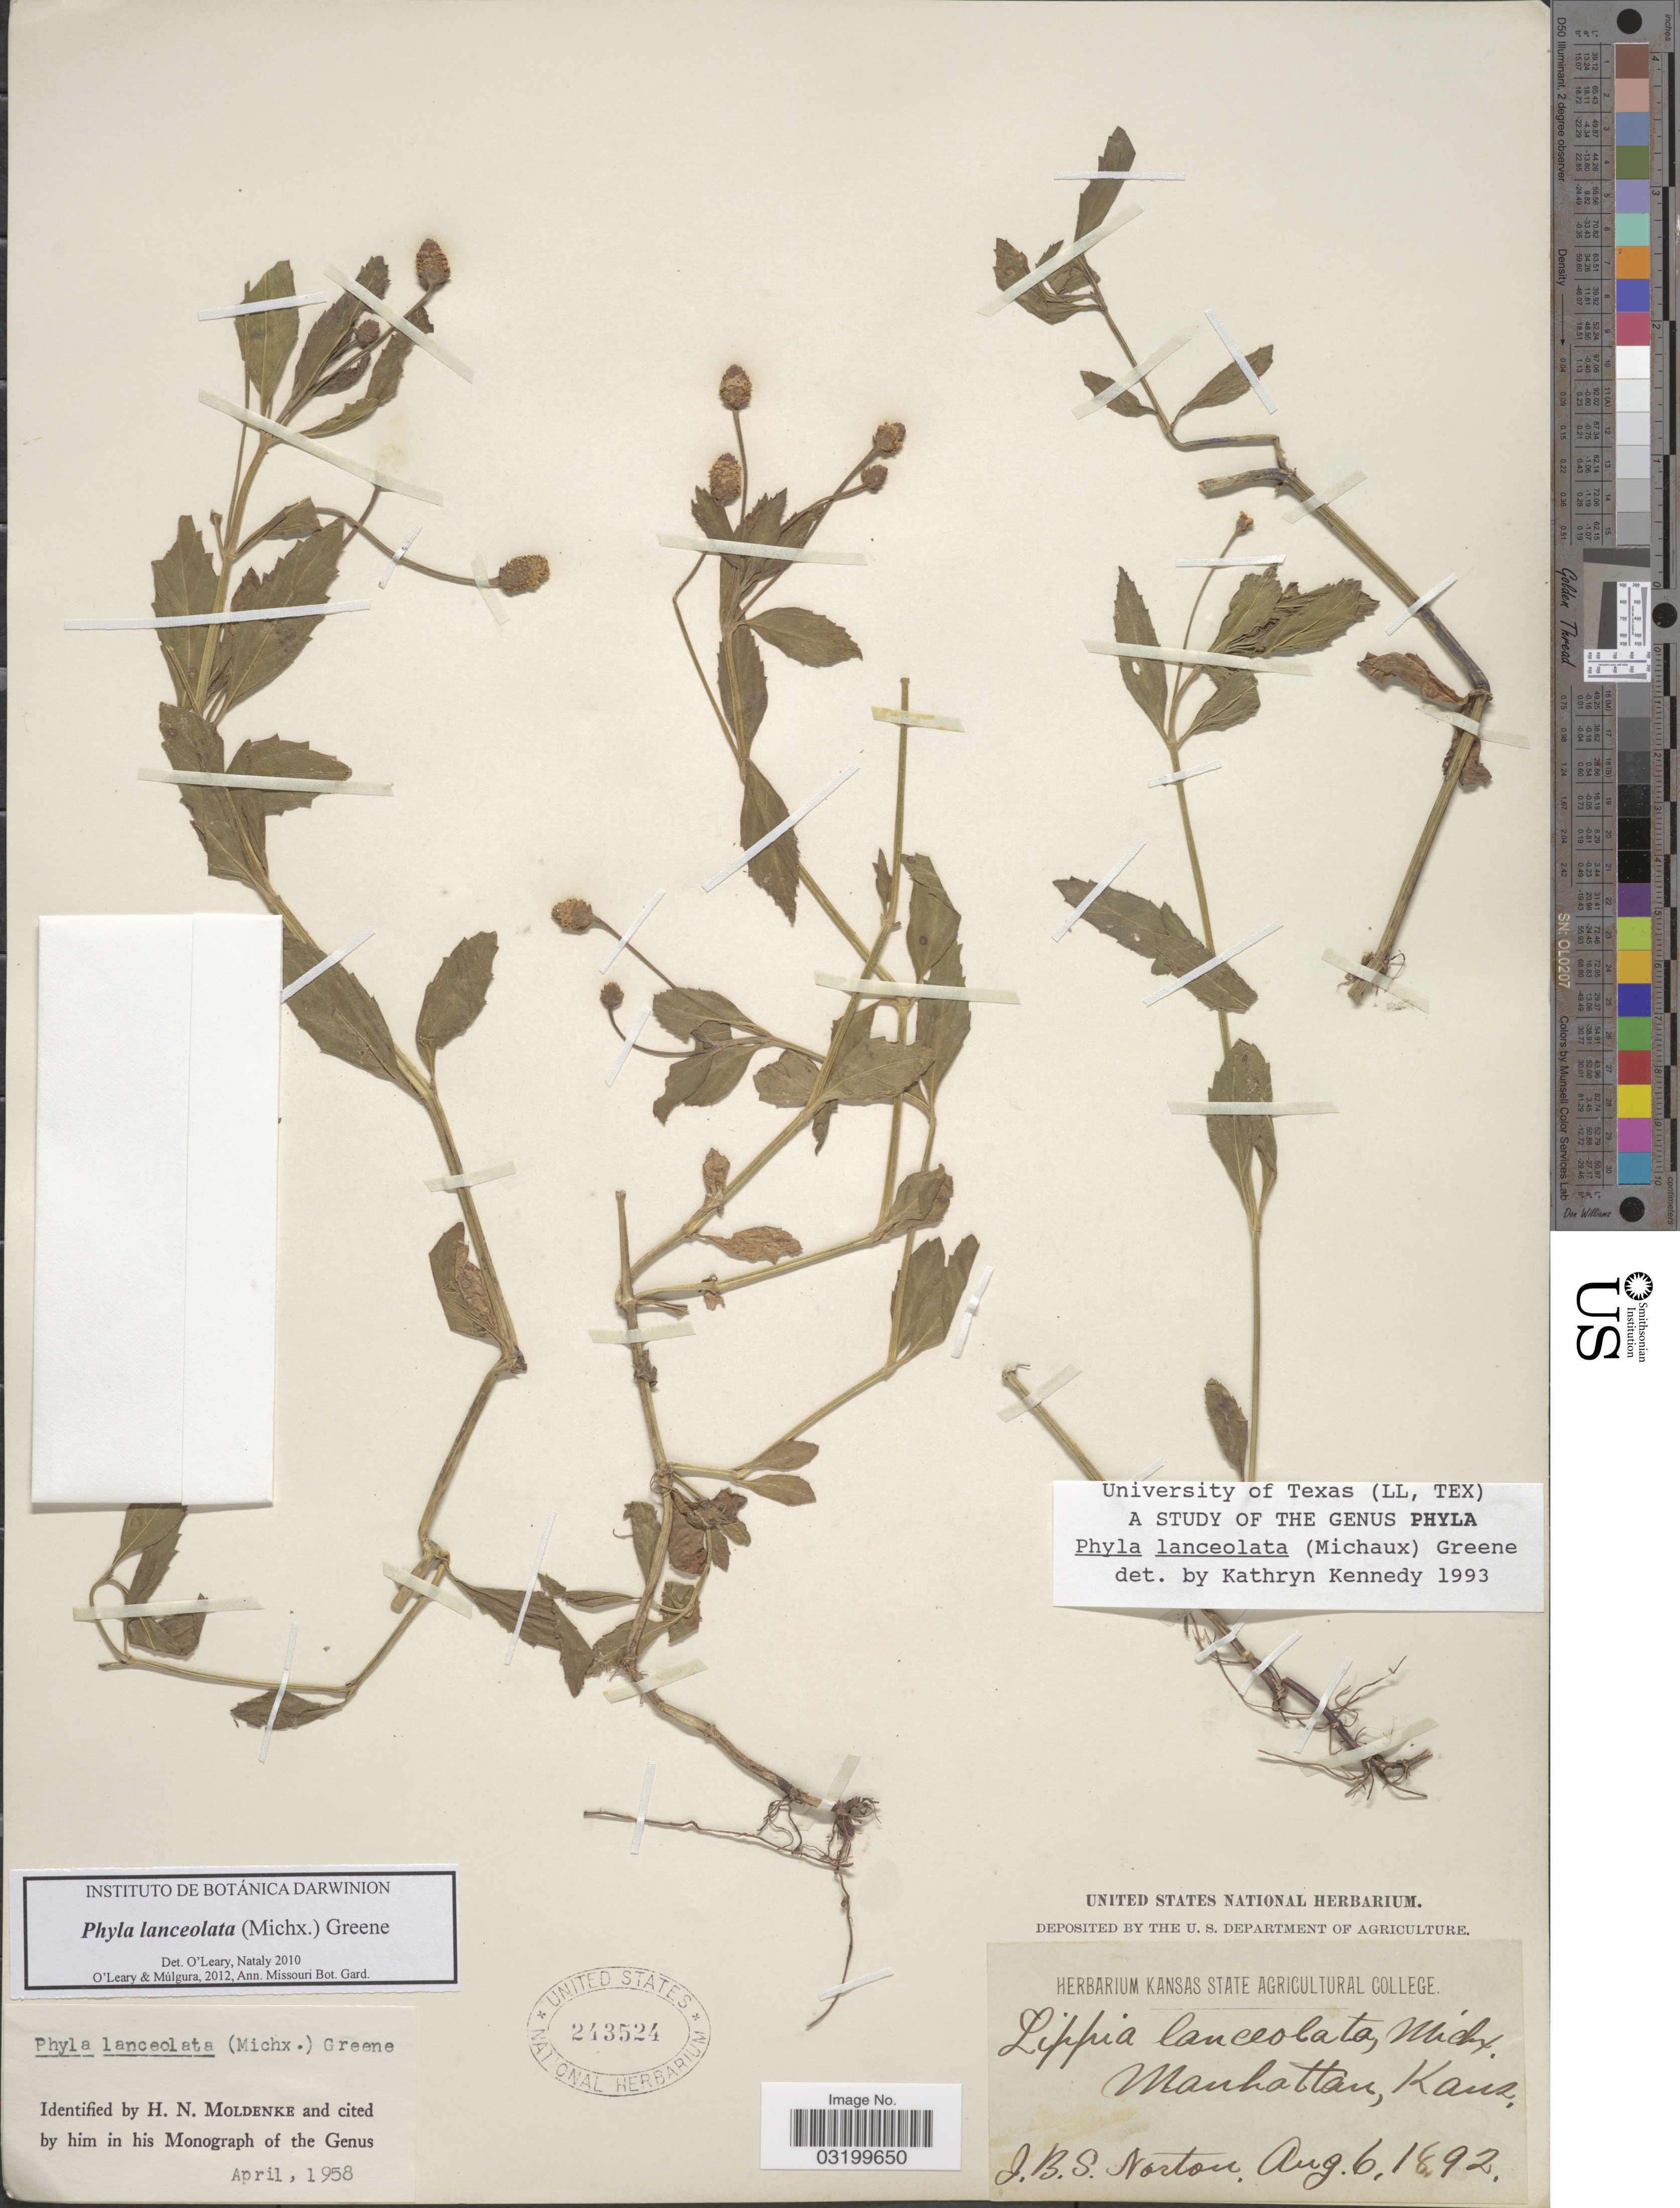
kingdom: Plantae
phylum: Tracheophyta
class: Magnoliopsida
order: Lamiales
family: Verbenaceae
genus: Phyla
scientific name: Phyla lanceolata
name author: (Michx.) Greene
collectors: J. B. S. Norton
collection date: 1892-08-06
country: United States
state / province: Kansas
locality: Manhattan.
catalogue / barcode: US 243524